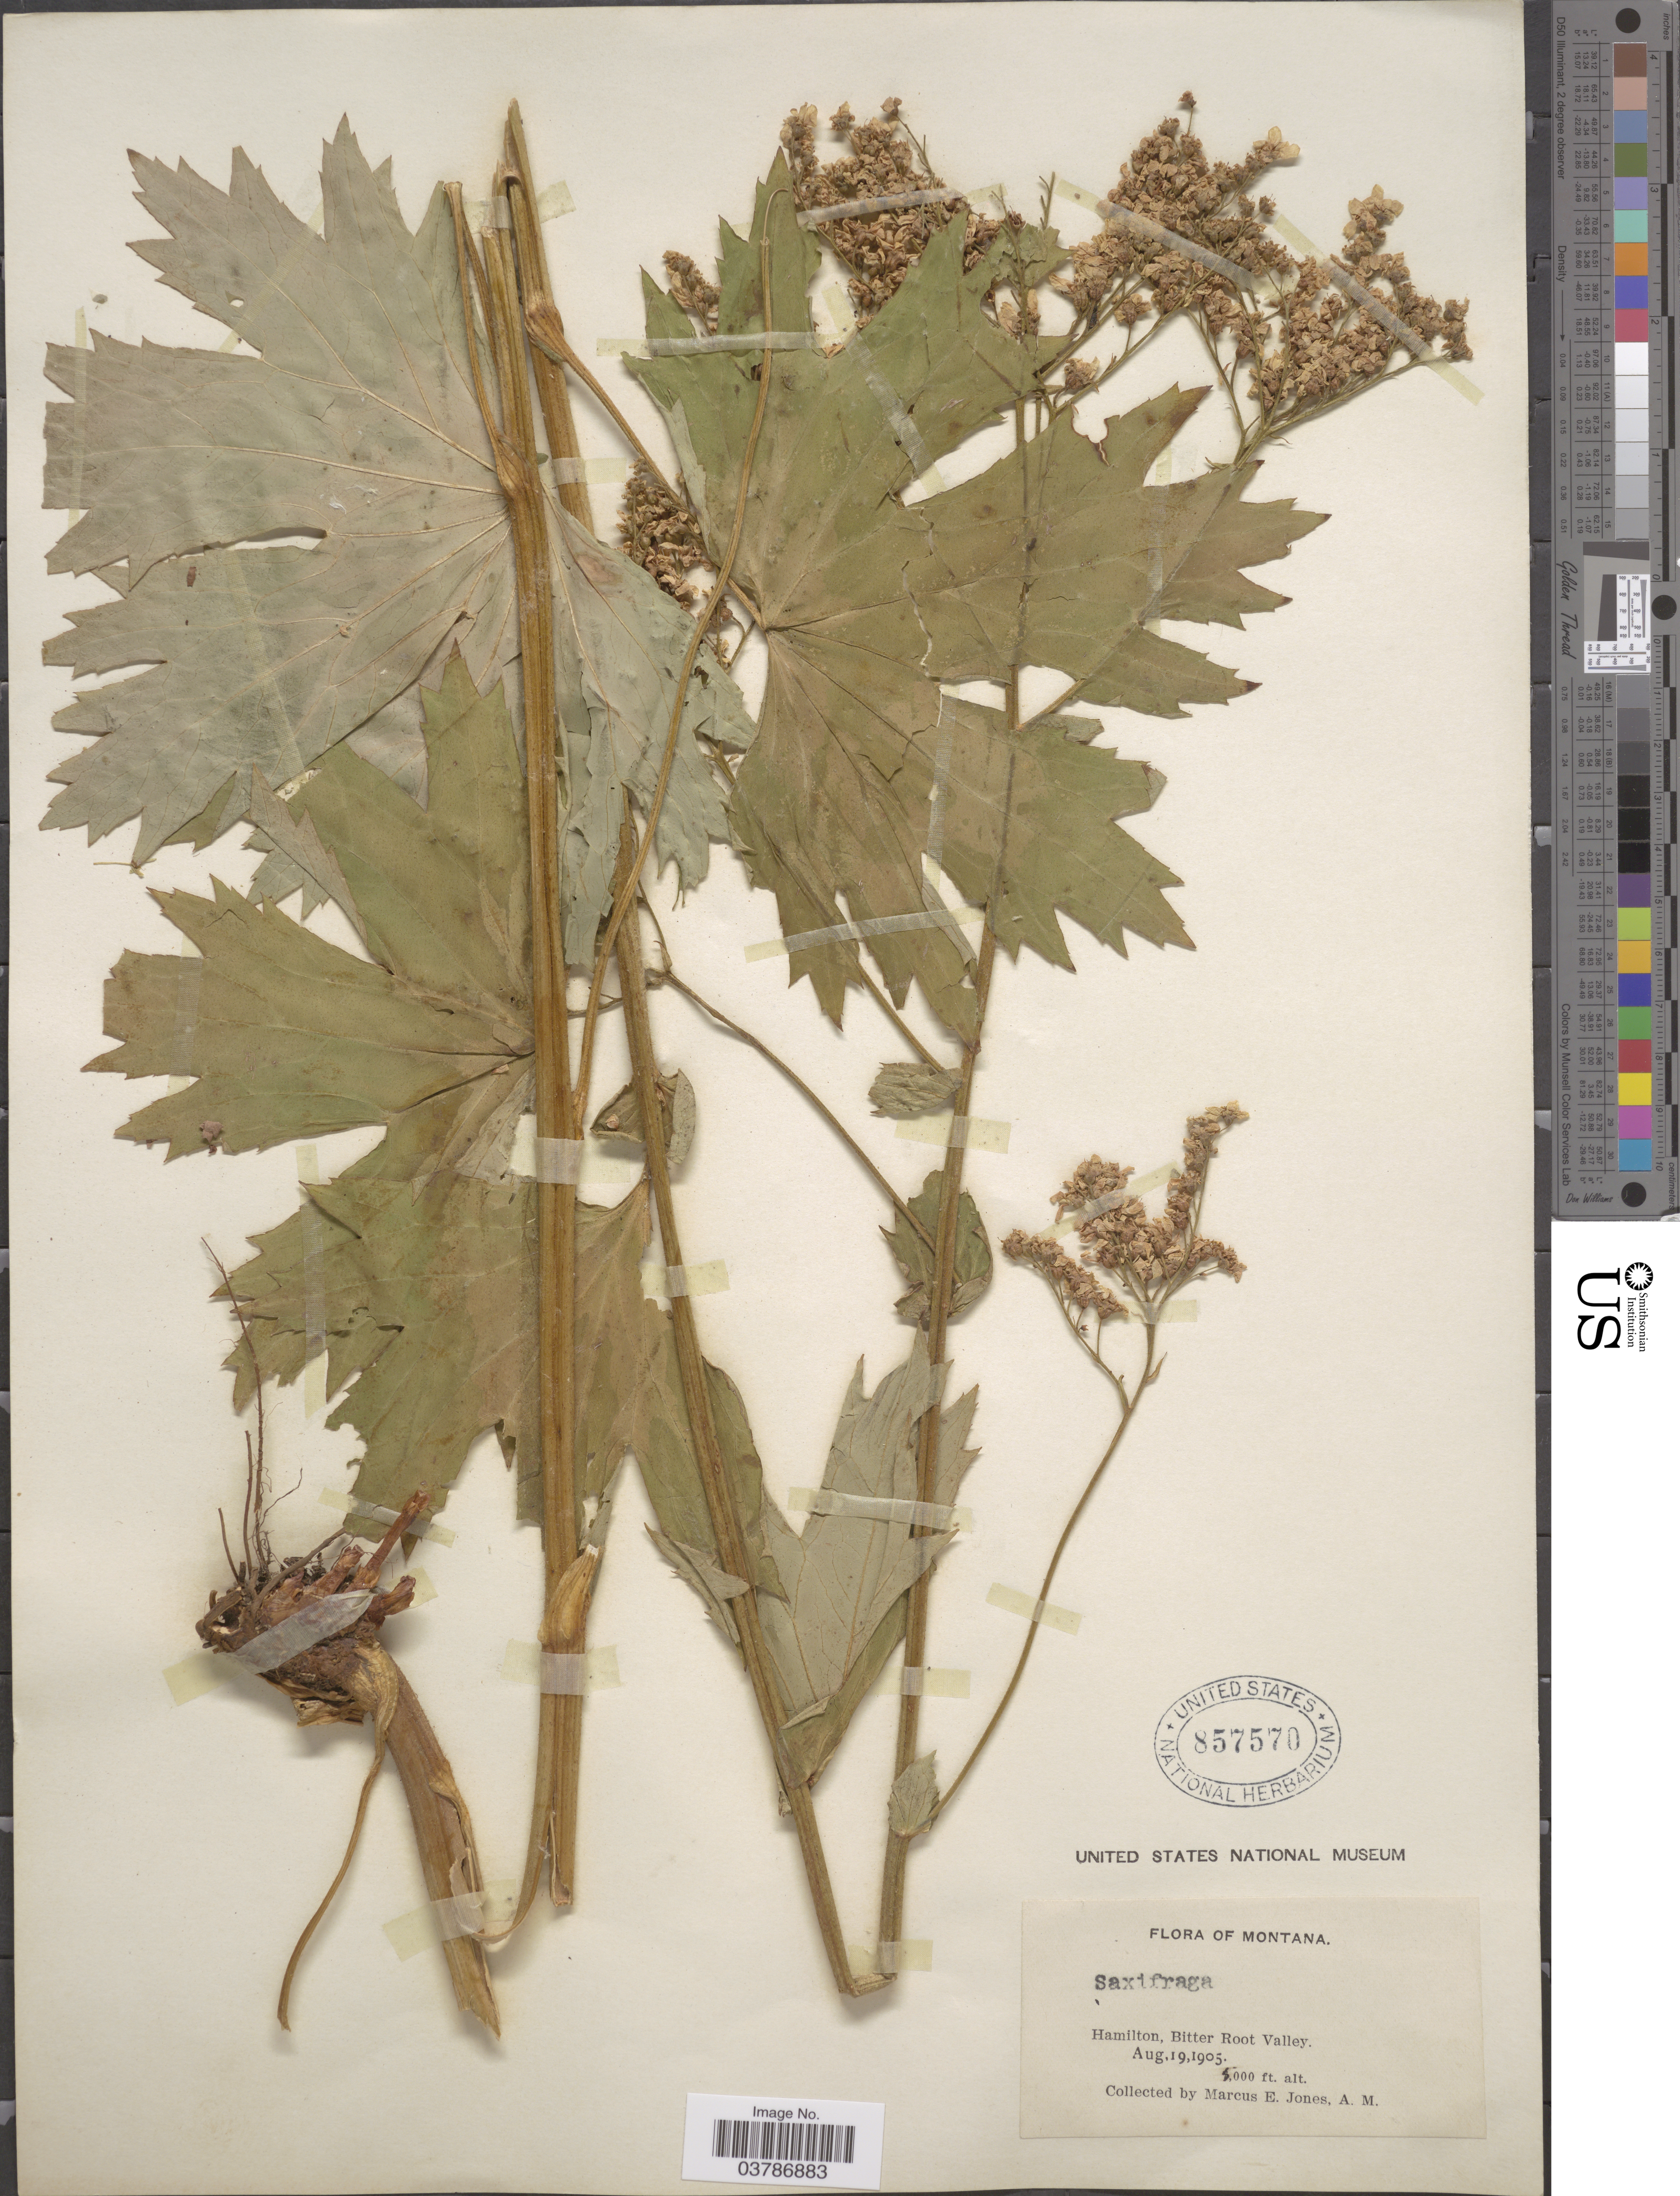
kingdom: Plantae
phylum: Tracheophyta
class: Magnoliopsida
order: Saxifragales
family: Saxifragaceae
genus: Boykinia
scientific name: Boykinia major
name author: A. Gray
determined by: Gornall, R. J.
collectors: M. E. Jones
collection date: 1905-08-19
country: United States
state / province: Montana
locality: Hamilton, Bitter Root Valley.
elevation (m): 1524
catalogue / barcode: US 857570